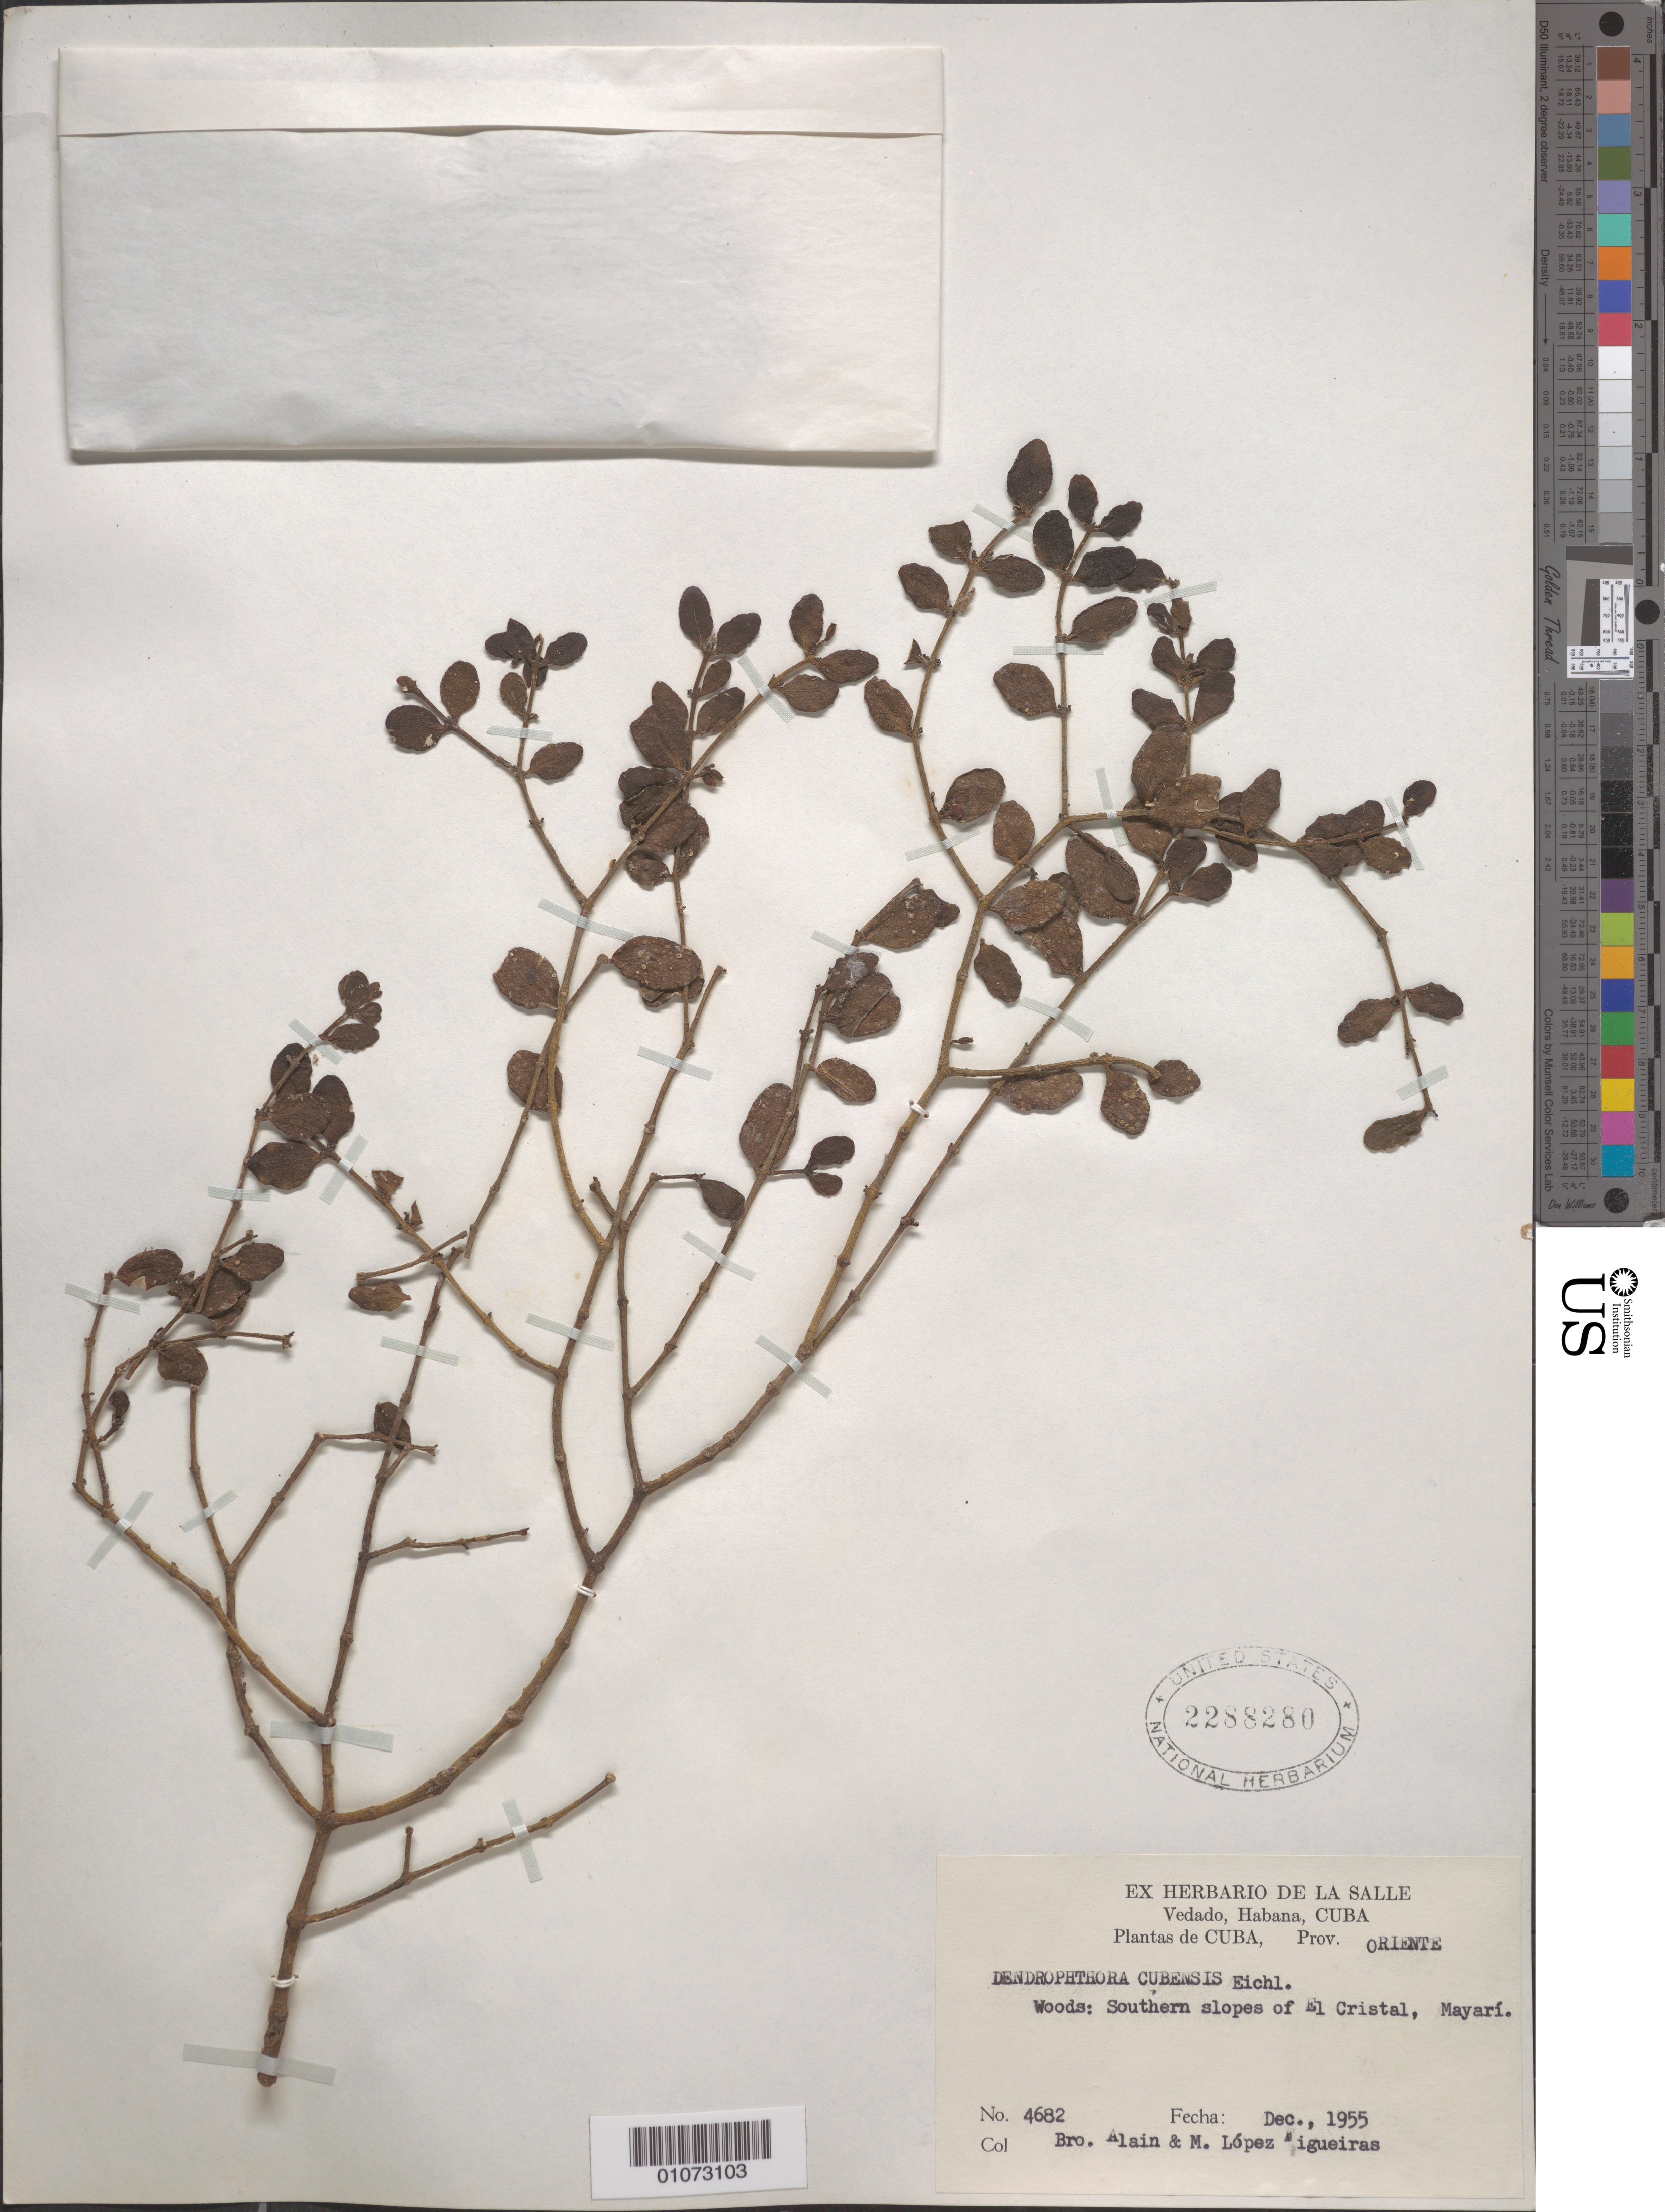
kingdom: Plantae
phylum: Tracheophyta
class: Magnoliopsida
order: Santalales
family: Viscaceae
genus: Dendrophthora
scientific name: Dendrophthora cubensis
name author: Eichler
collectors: A. H. Liogier & M. López Figueiras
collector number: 4682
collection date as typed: Dec 1955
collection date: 1955-12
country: Cuba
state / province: Oriente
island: Cuba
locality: Woods: Southern slopes of El Cristal, Mayarf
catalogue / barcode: US 2288280